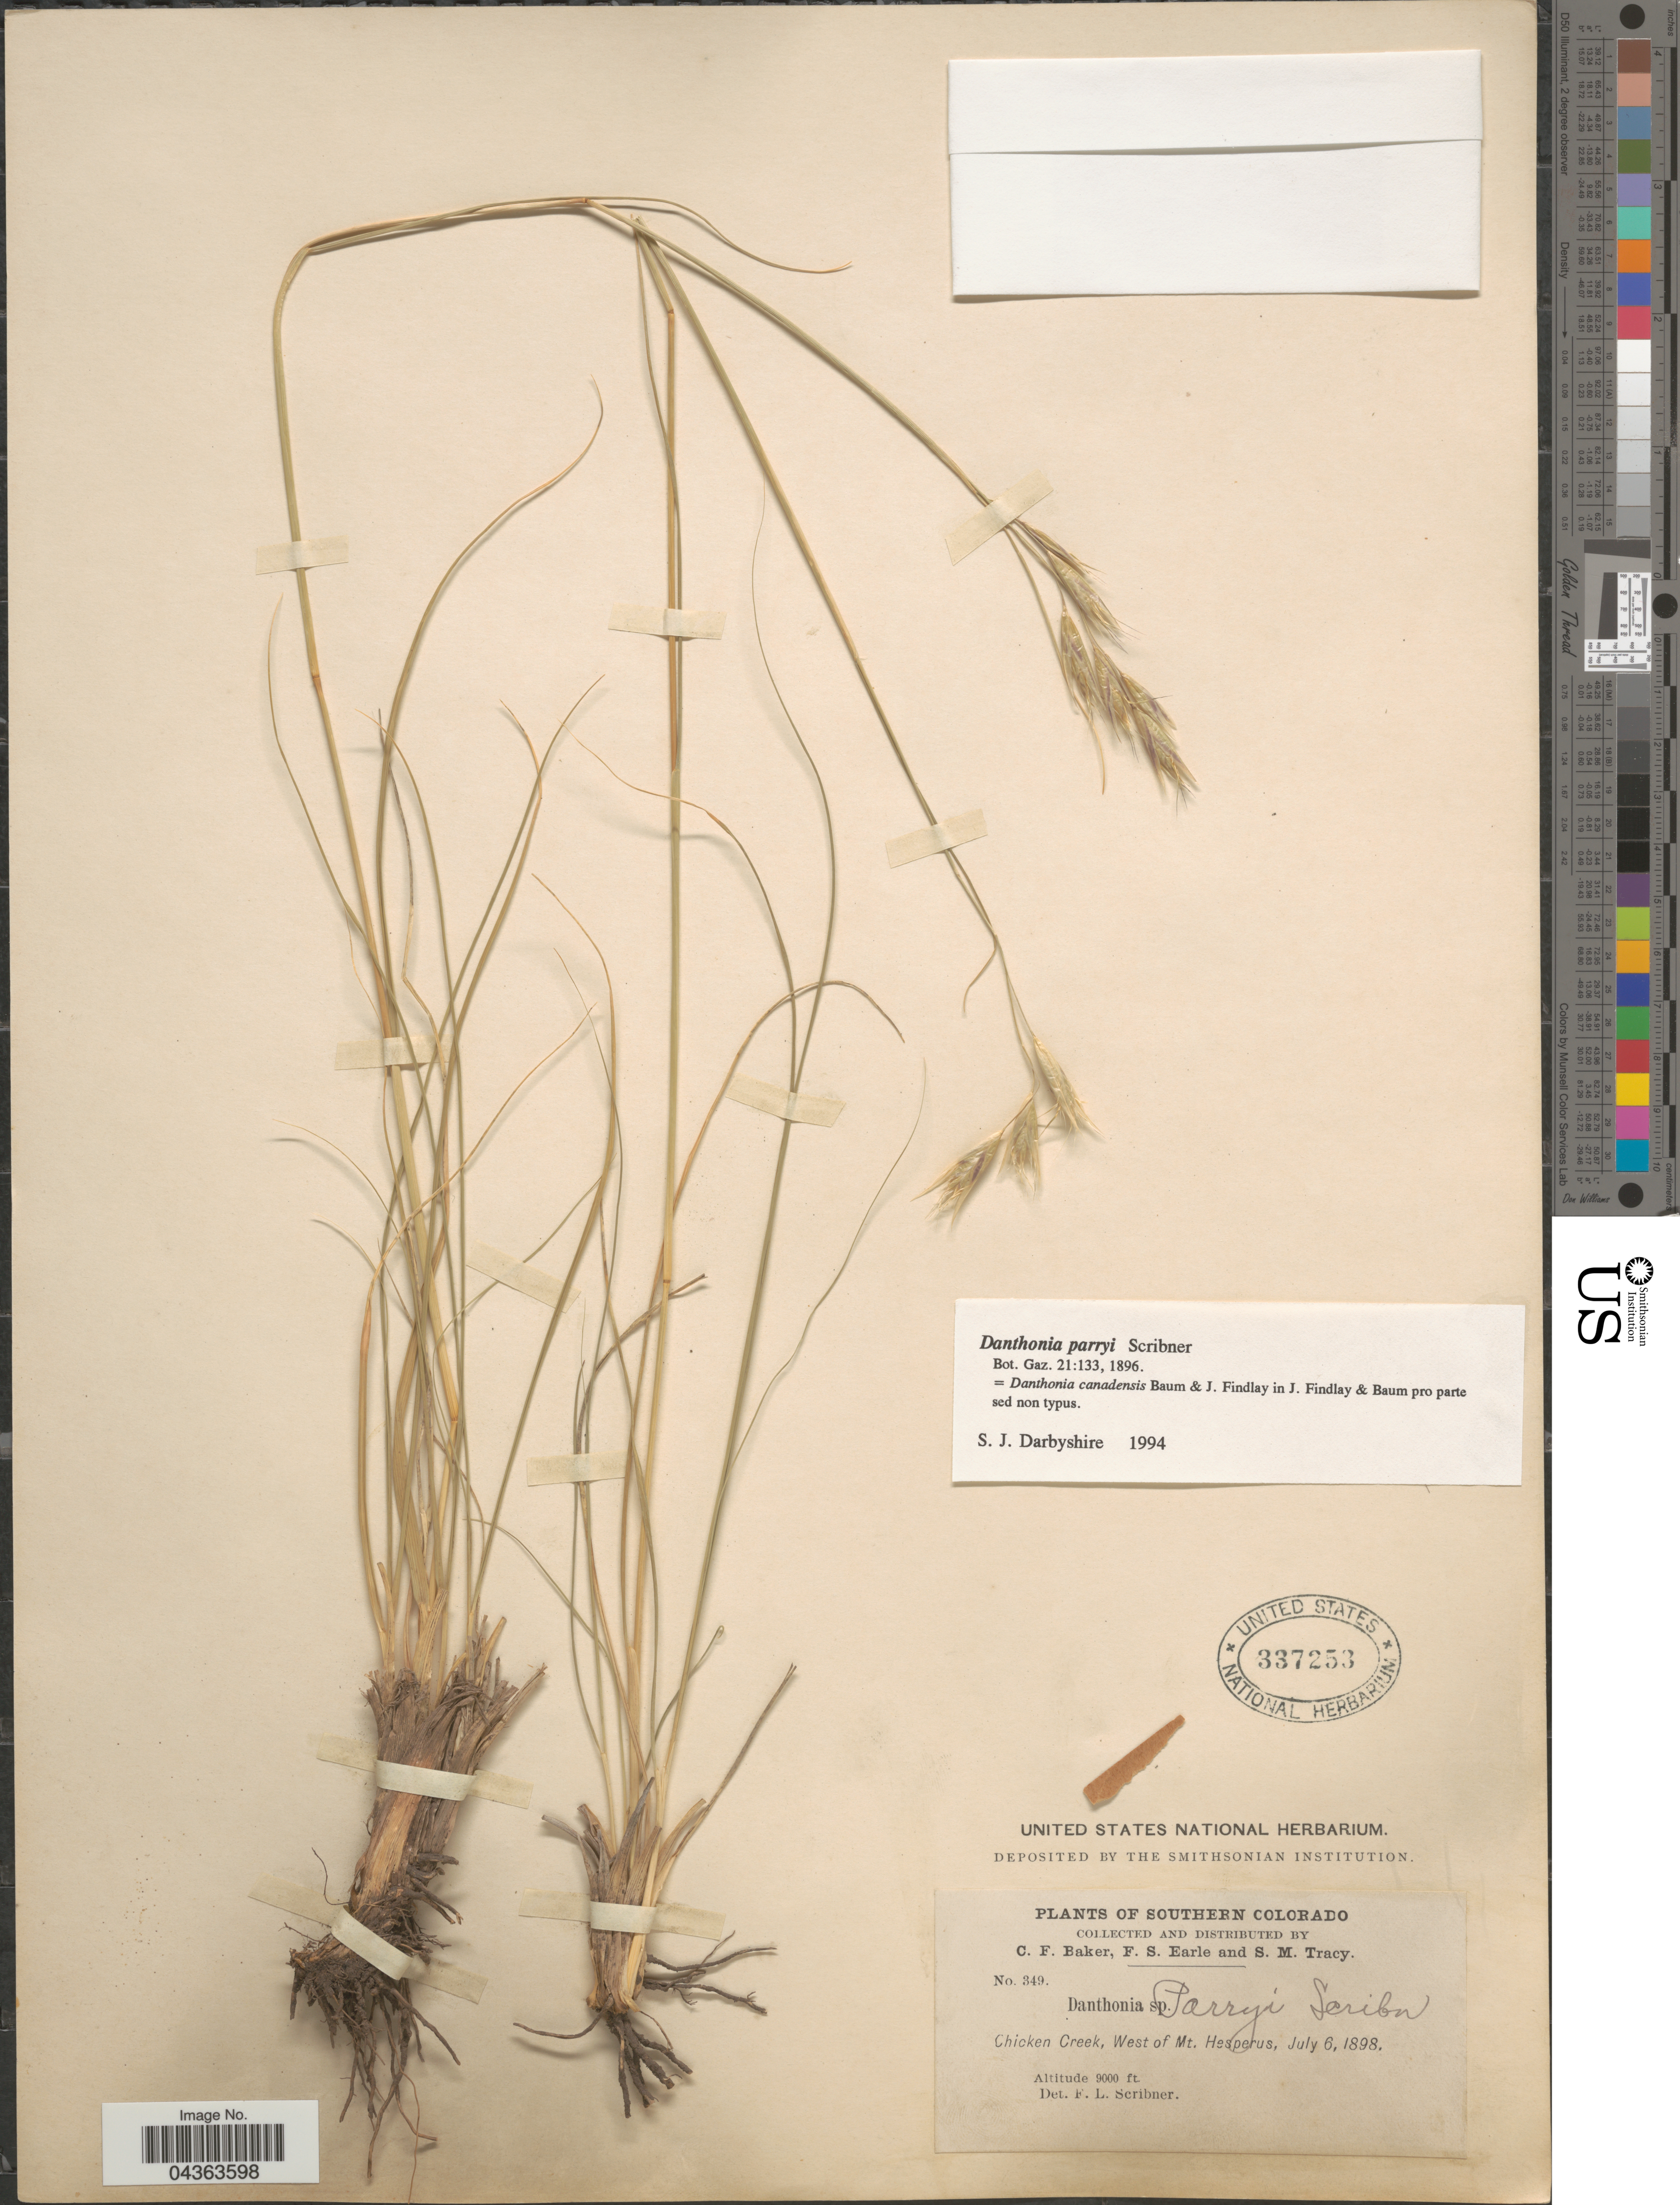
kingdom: Plantae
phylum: Tracheophyta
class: Liliopsida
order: Poales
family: Poaceae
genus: Danthonia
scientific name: Danthonia parryi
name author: Scribn.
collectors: C. F. Baker, F. S. Earle & S. M. Tracy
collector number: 349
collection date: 1898-07-06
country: United States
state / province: Colorado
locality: Southern Colorado. Chicken Creek, West of Mt. Hesperus.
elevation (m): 2743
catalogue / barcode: US 337253